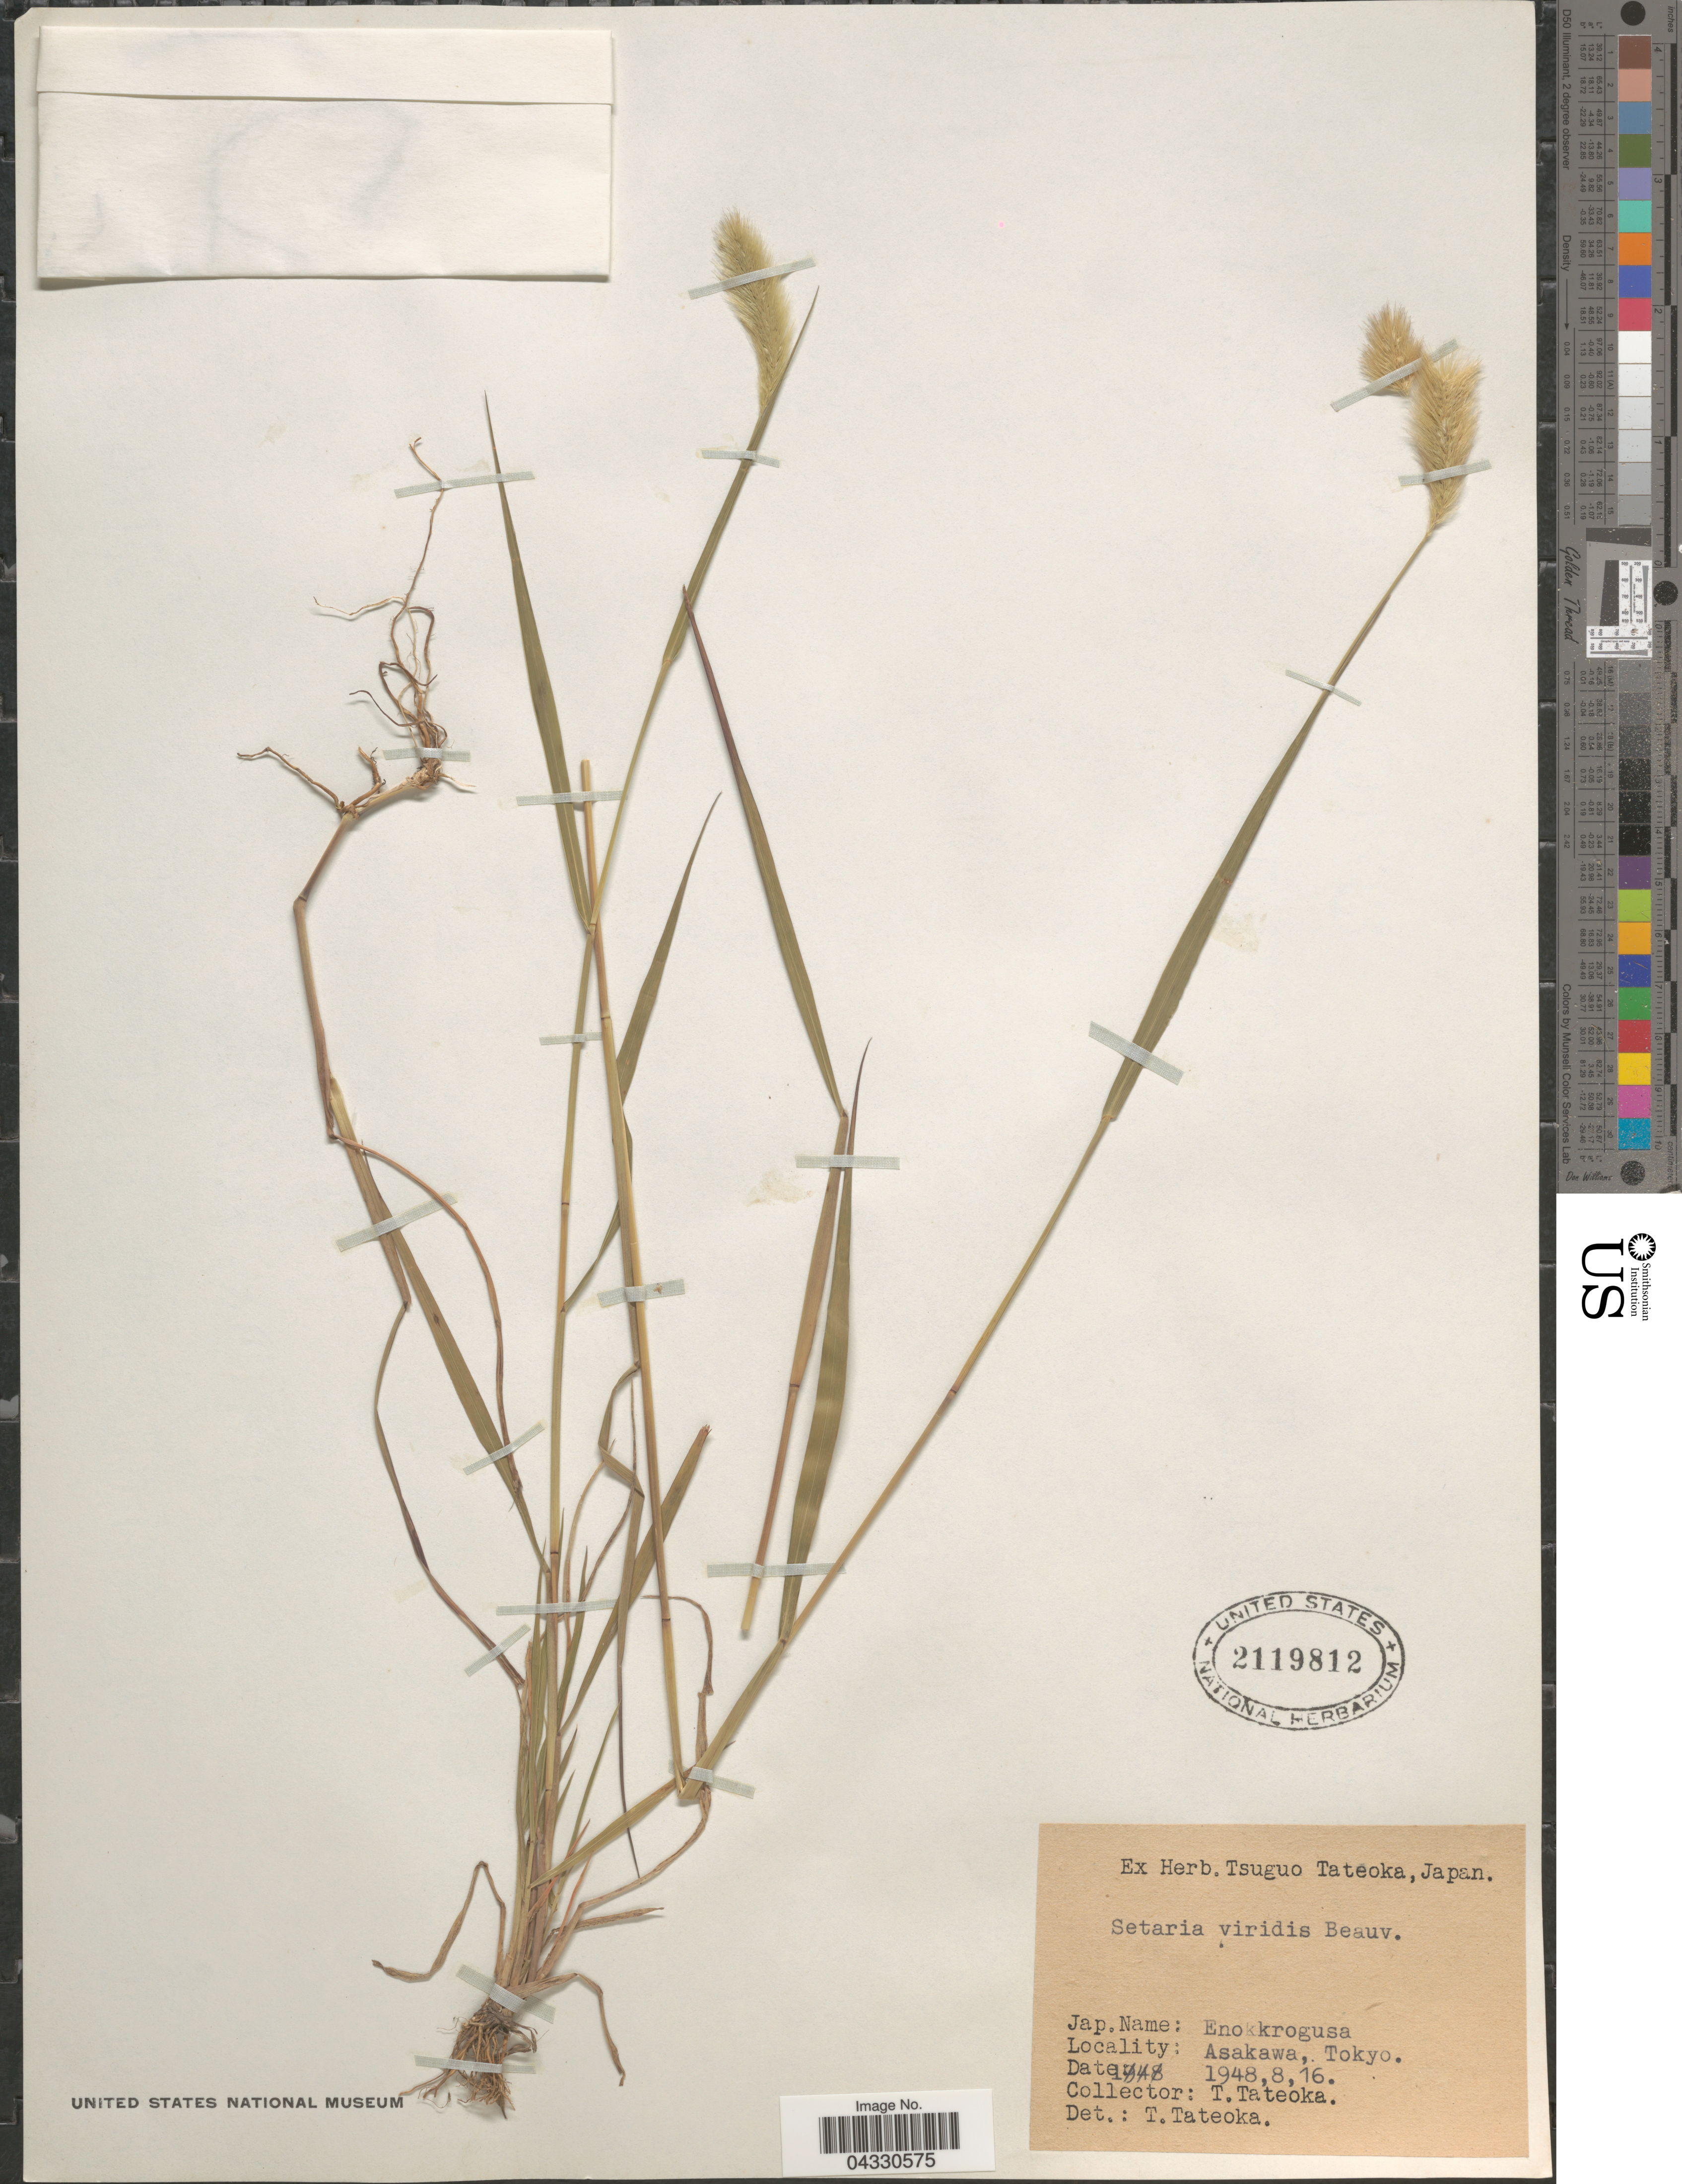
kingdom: Plantae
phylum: Tracheophyta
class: Liliopsida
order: Poales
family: Poaceae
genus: Setaria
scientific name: Setaria viridis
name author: (L.) P. Beauv.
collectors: T. Tateoka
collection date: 1948-08-16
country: Japan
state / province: Tokyo, Federal City of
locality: Asakawa, Tokyo.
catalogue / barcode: US 2119812